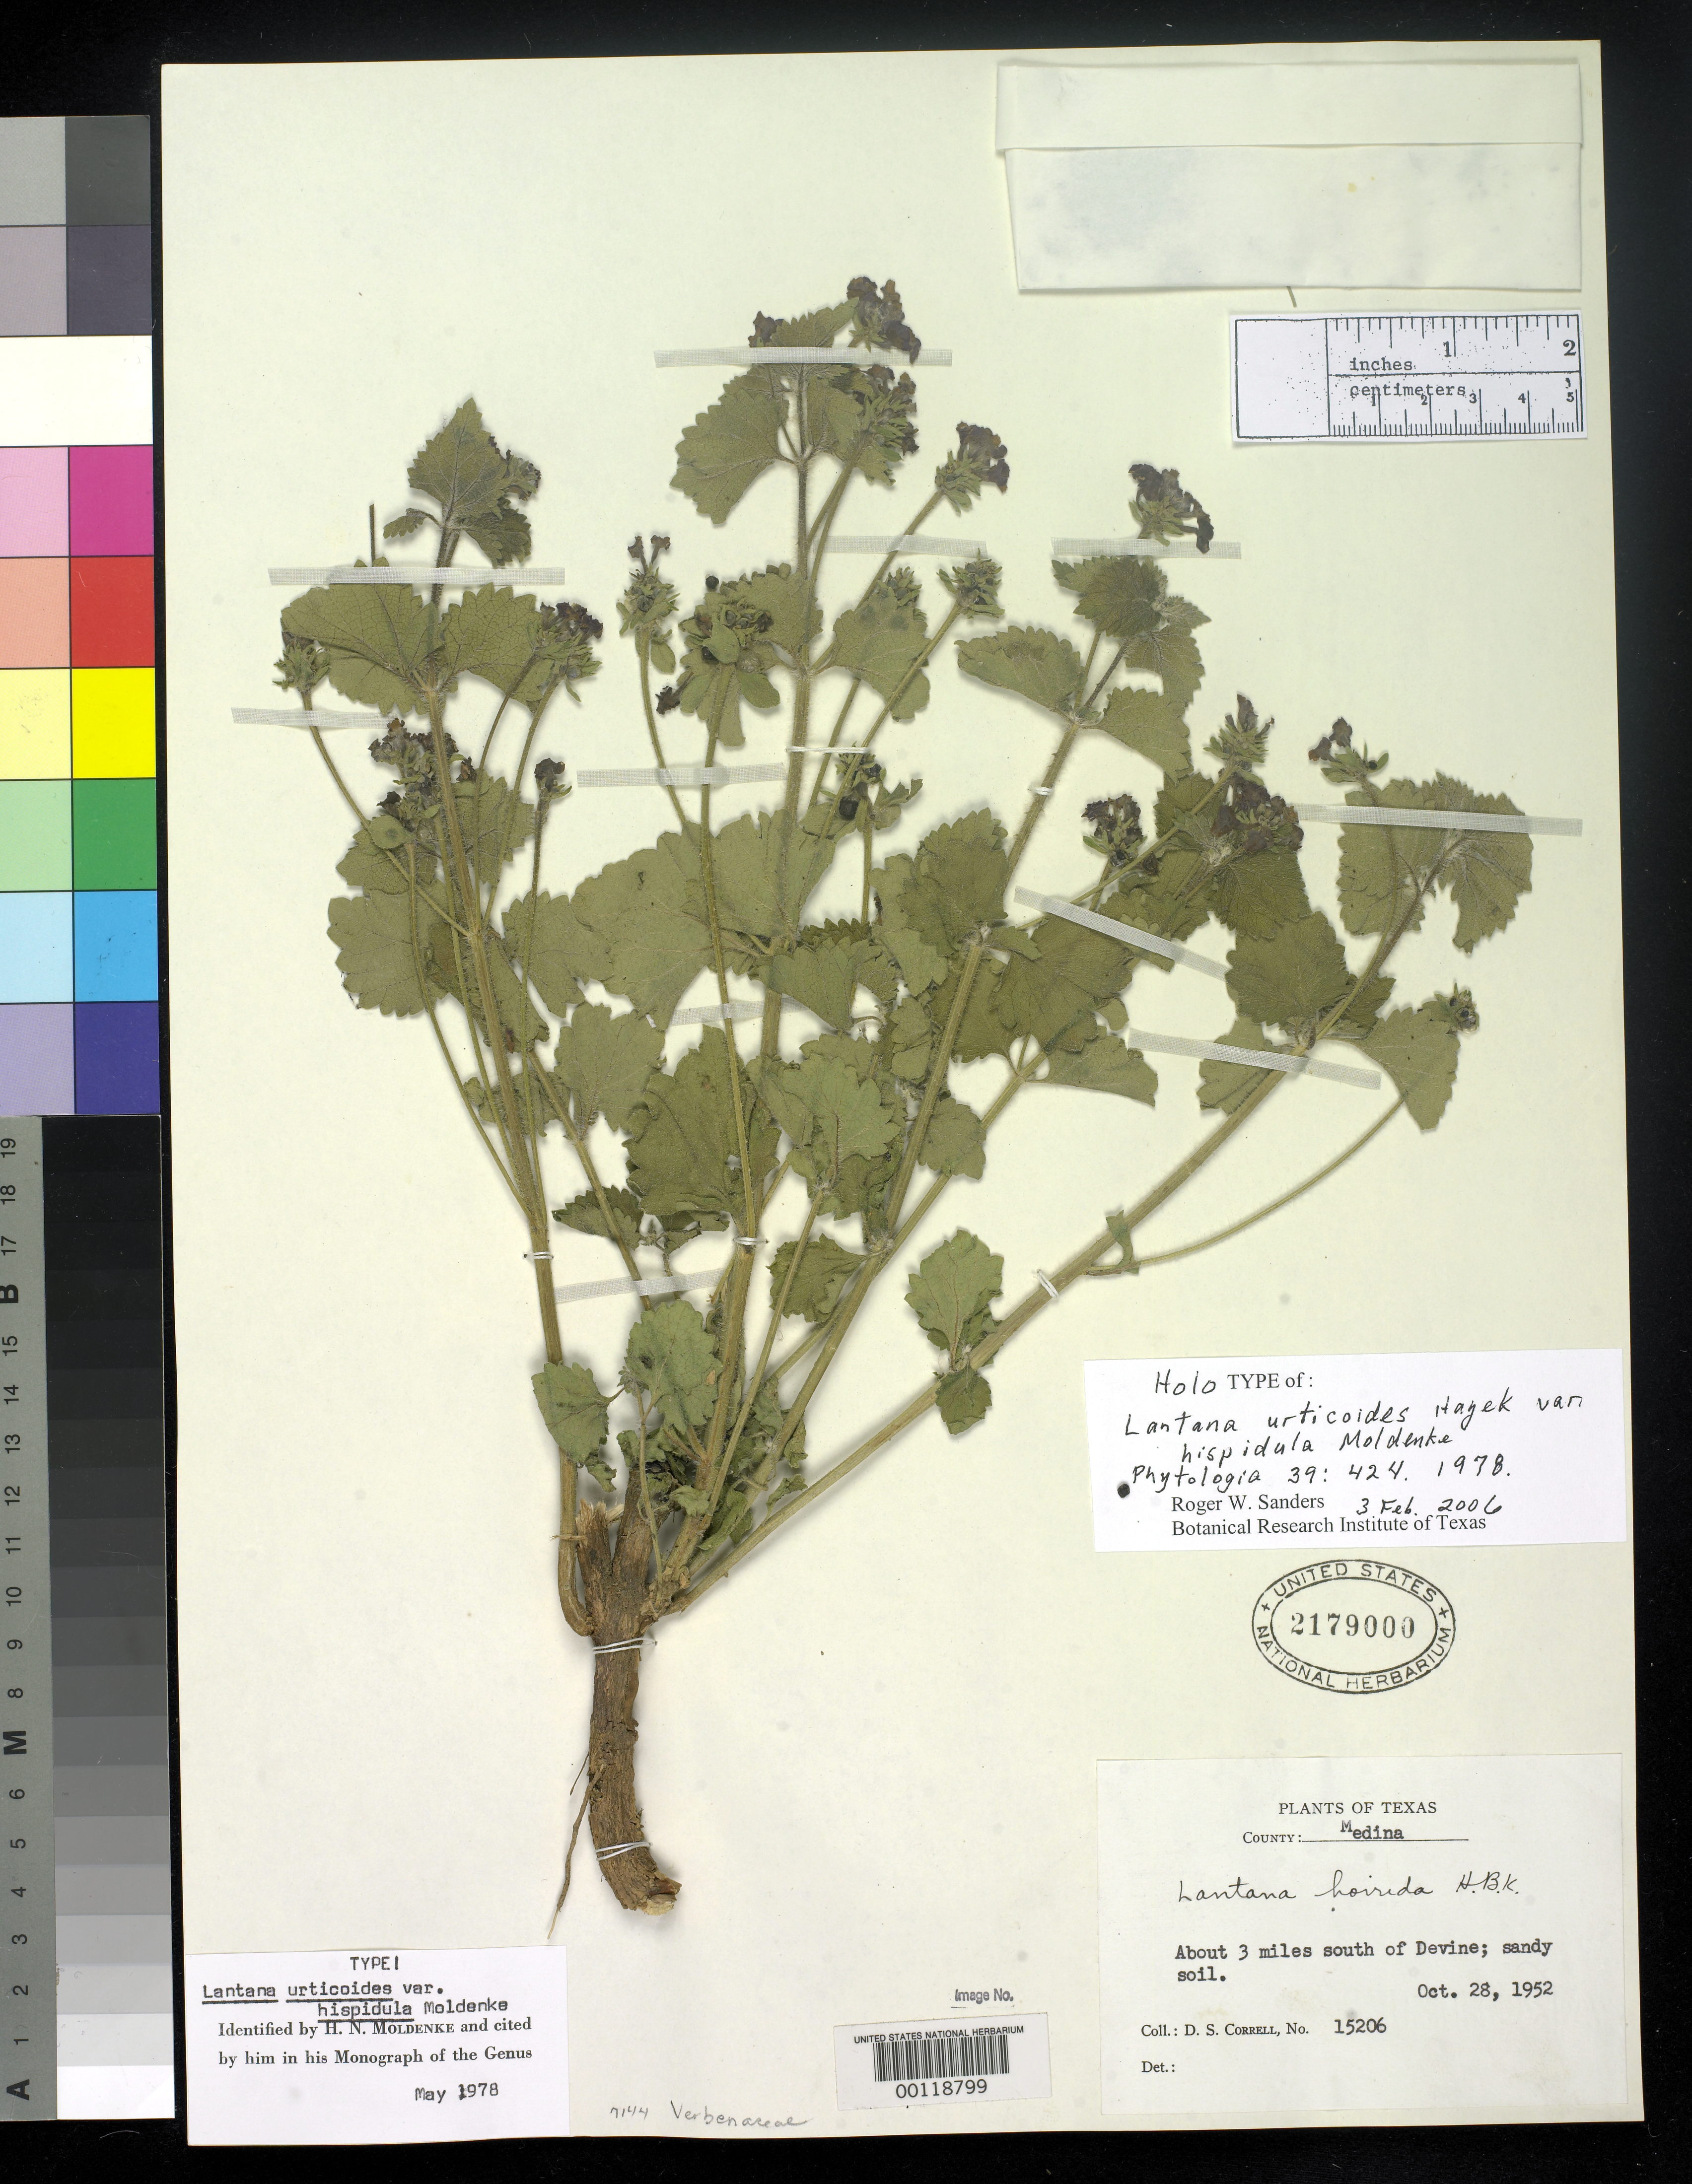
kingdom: Plantae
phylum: Tracheophyta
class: Magnoliopsida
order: Lamiales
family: Verbenaceae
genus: Lantana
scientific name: Lantana urticoides var. hispidula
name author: Moldenke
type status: Holotype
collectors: D. S. Correll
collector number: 15206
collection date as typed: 28 Oct 1952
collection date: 1952-10-28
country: United States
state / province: Texas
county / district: Medina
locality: S of Devine.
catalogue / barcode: US 2179000